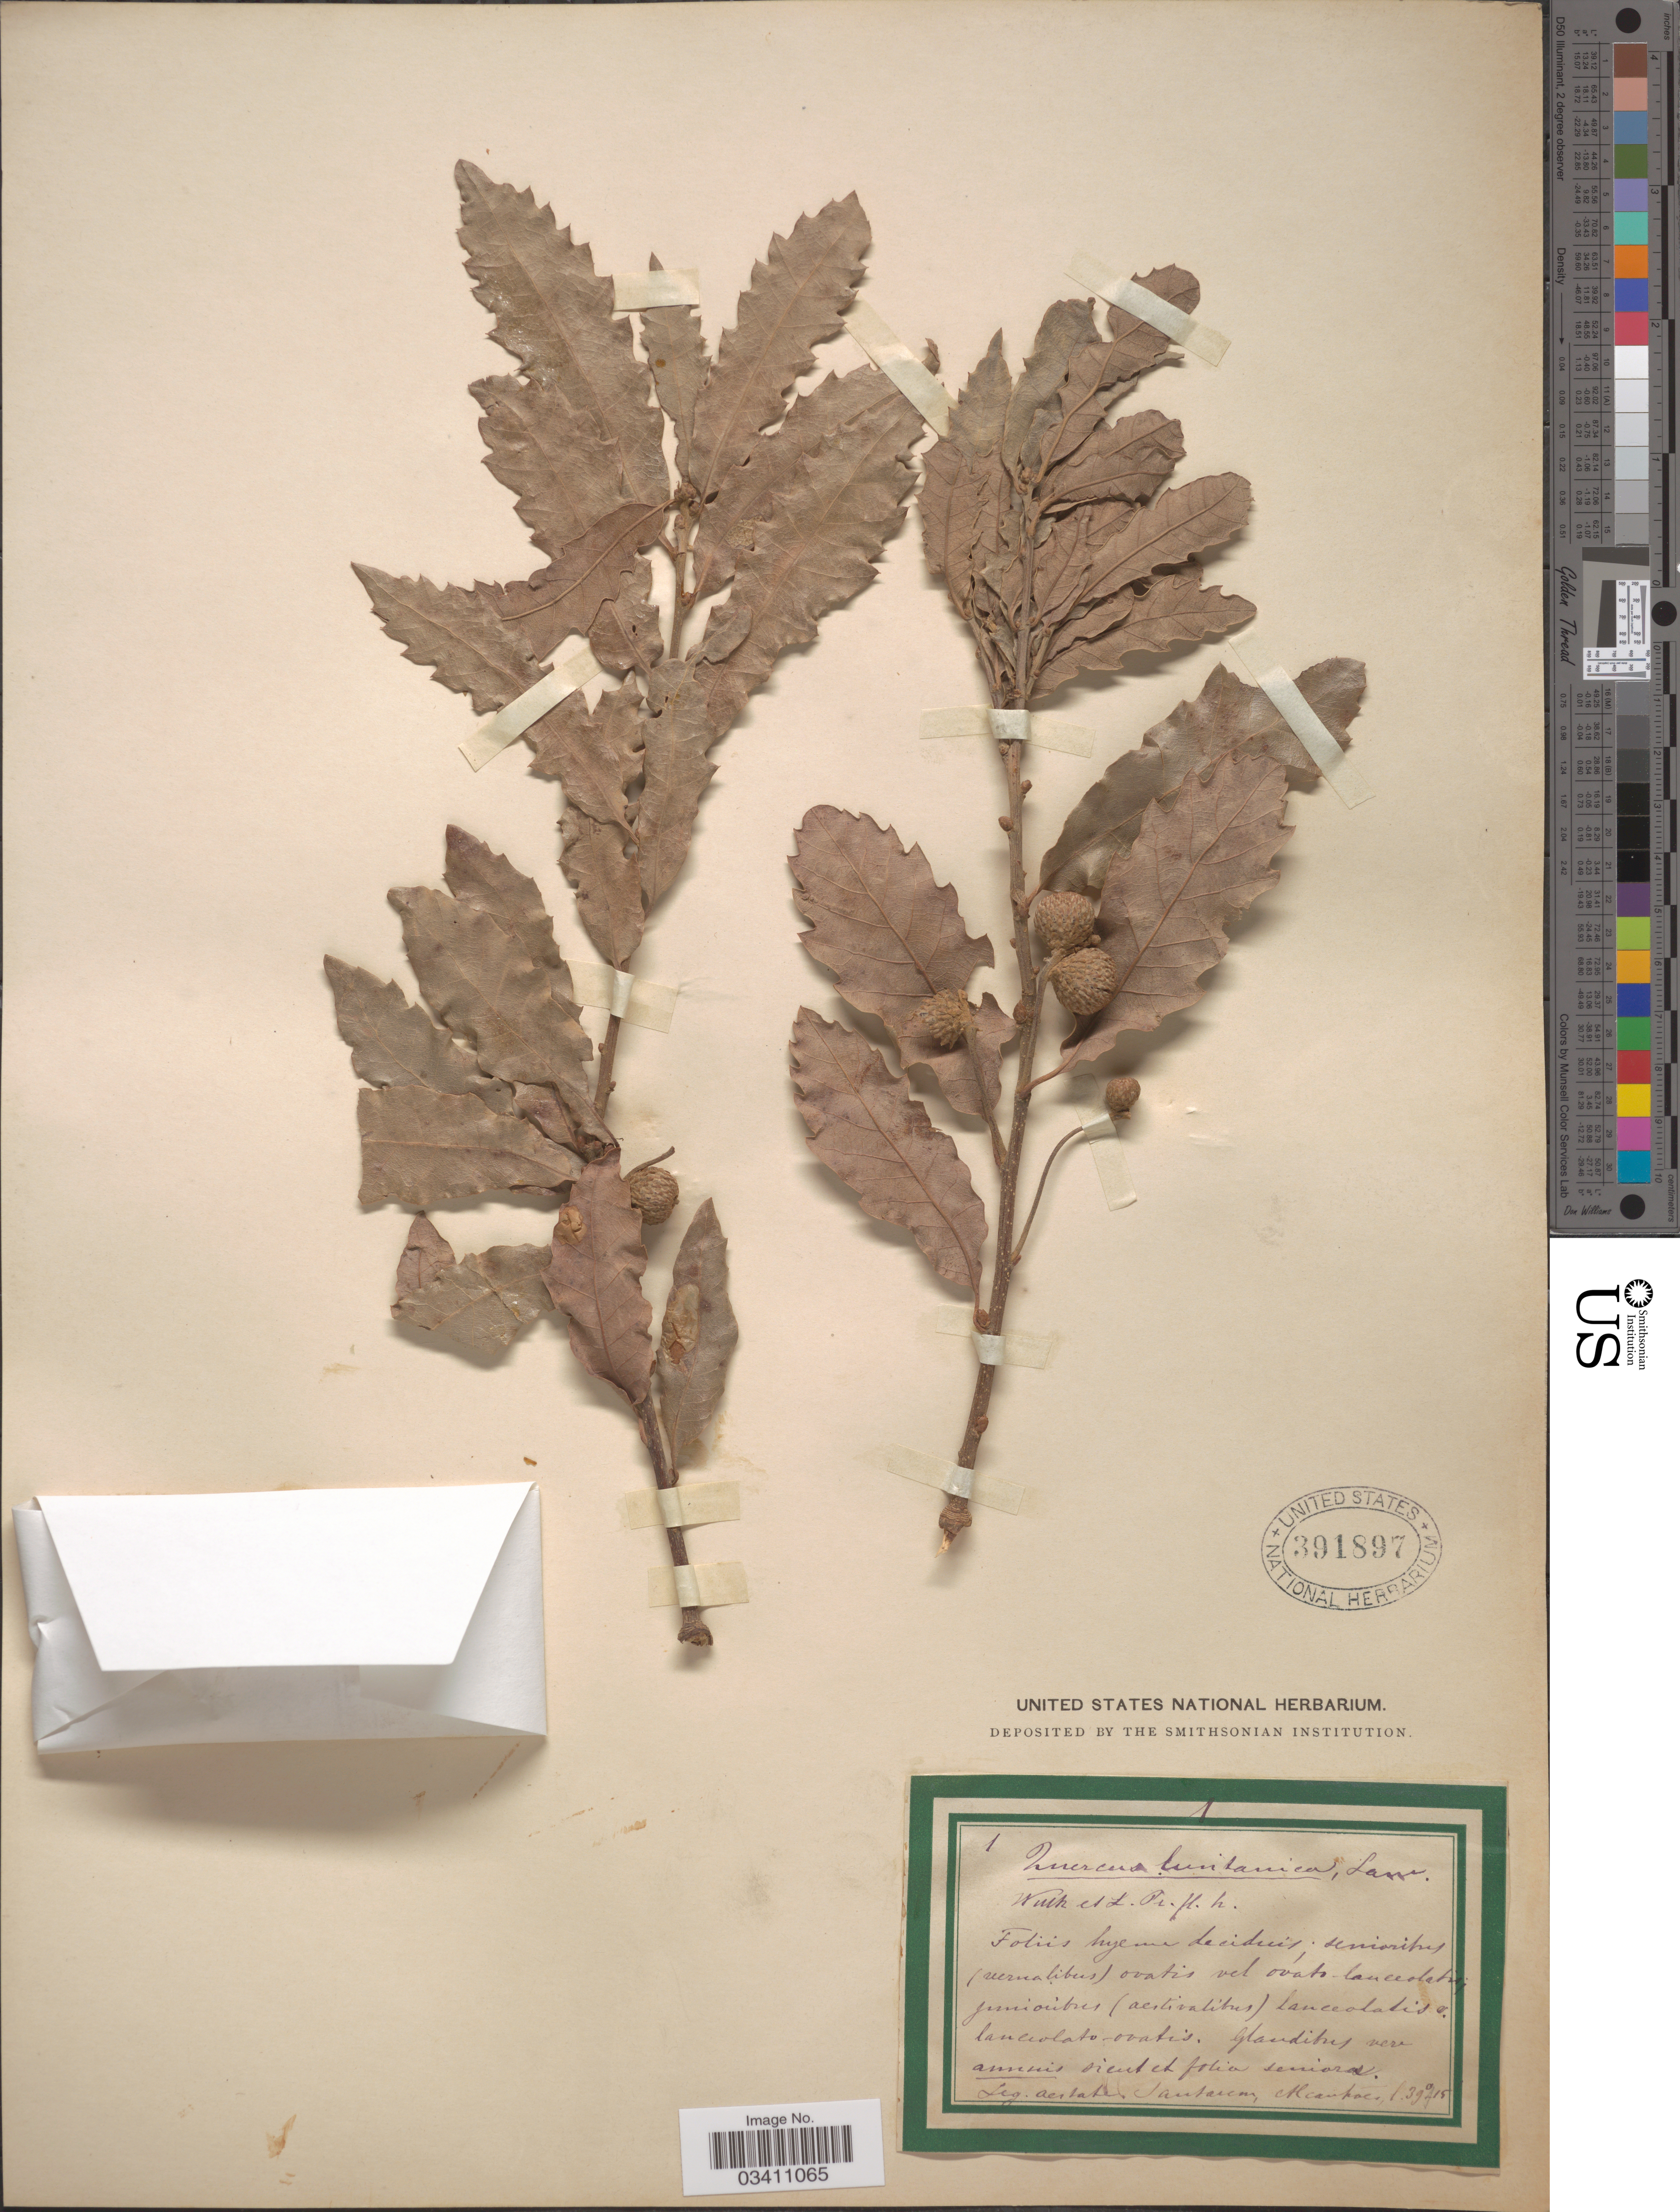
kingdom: Plantae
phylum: Tracheophyta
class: Magnoliopsida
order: Fagales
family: Fagaceae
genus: Quercus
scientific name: Quercus lusitanica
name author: Lam.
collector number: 1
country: Portugal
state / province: Santarem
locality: Aestate, al cantoc. [interpreted]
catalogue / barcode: US 391897